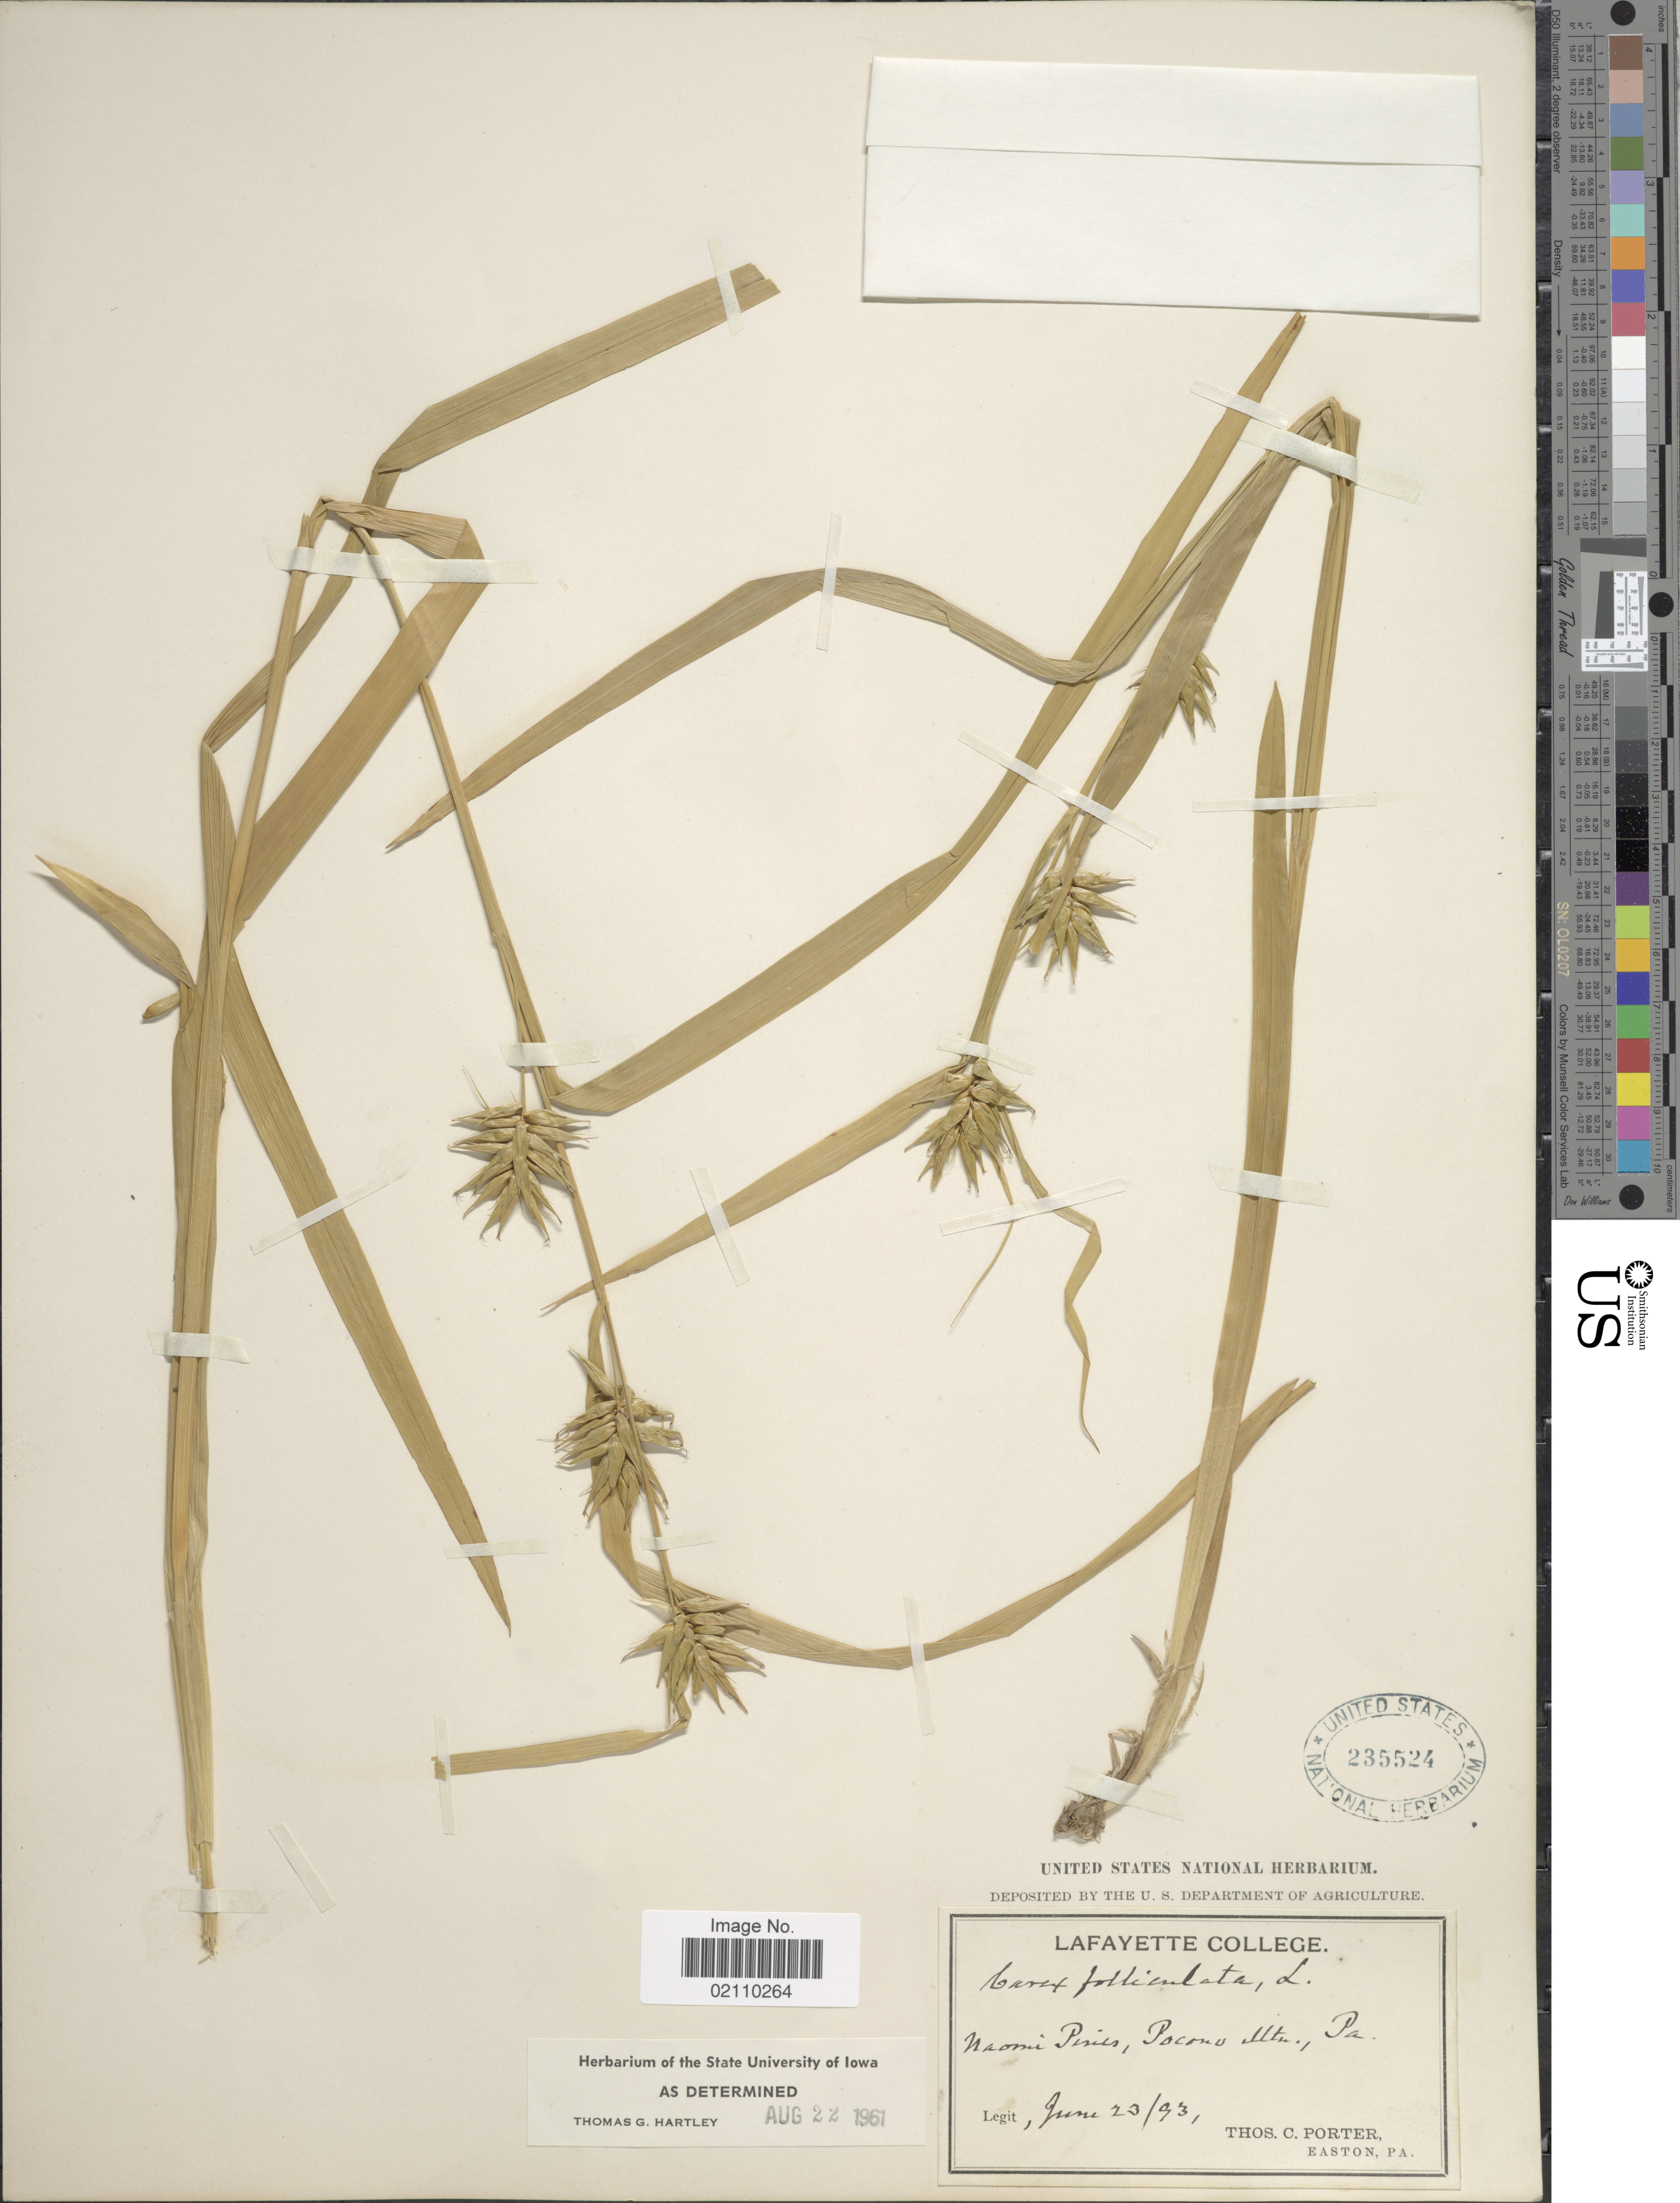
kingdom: Plantae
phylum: Tracheophyta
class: Liliopsida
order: Poales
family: Cyperaceae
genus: Carex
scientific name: Carex folliculata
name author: L.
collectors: T. Porter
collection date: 1893-06-23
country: United States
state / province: Pennsylvania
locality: Naomi Pines, Pocono Mtn.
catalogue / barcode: US 235524